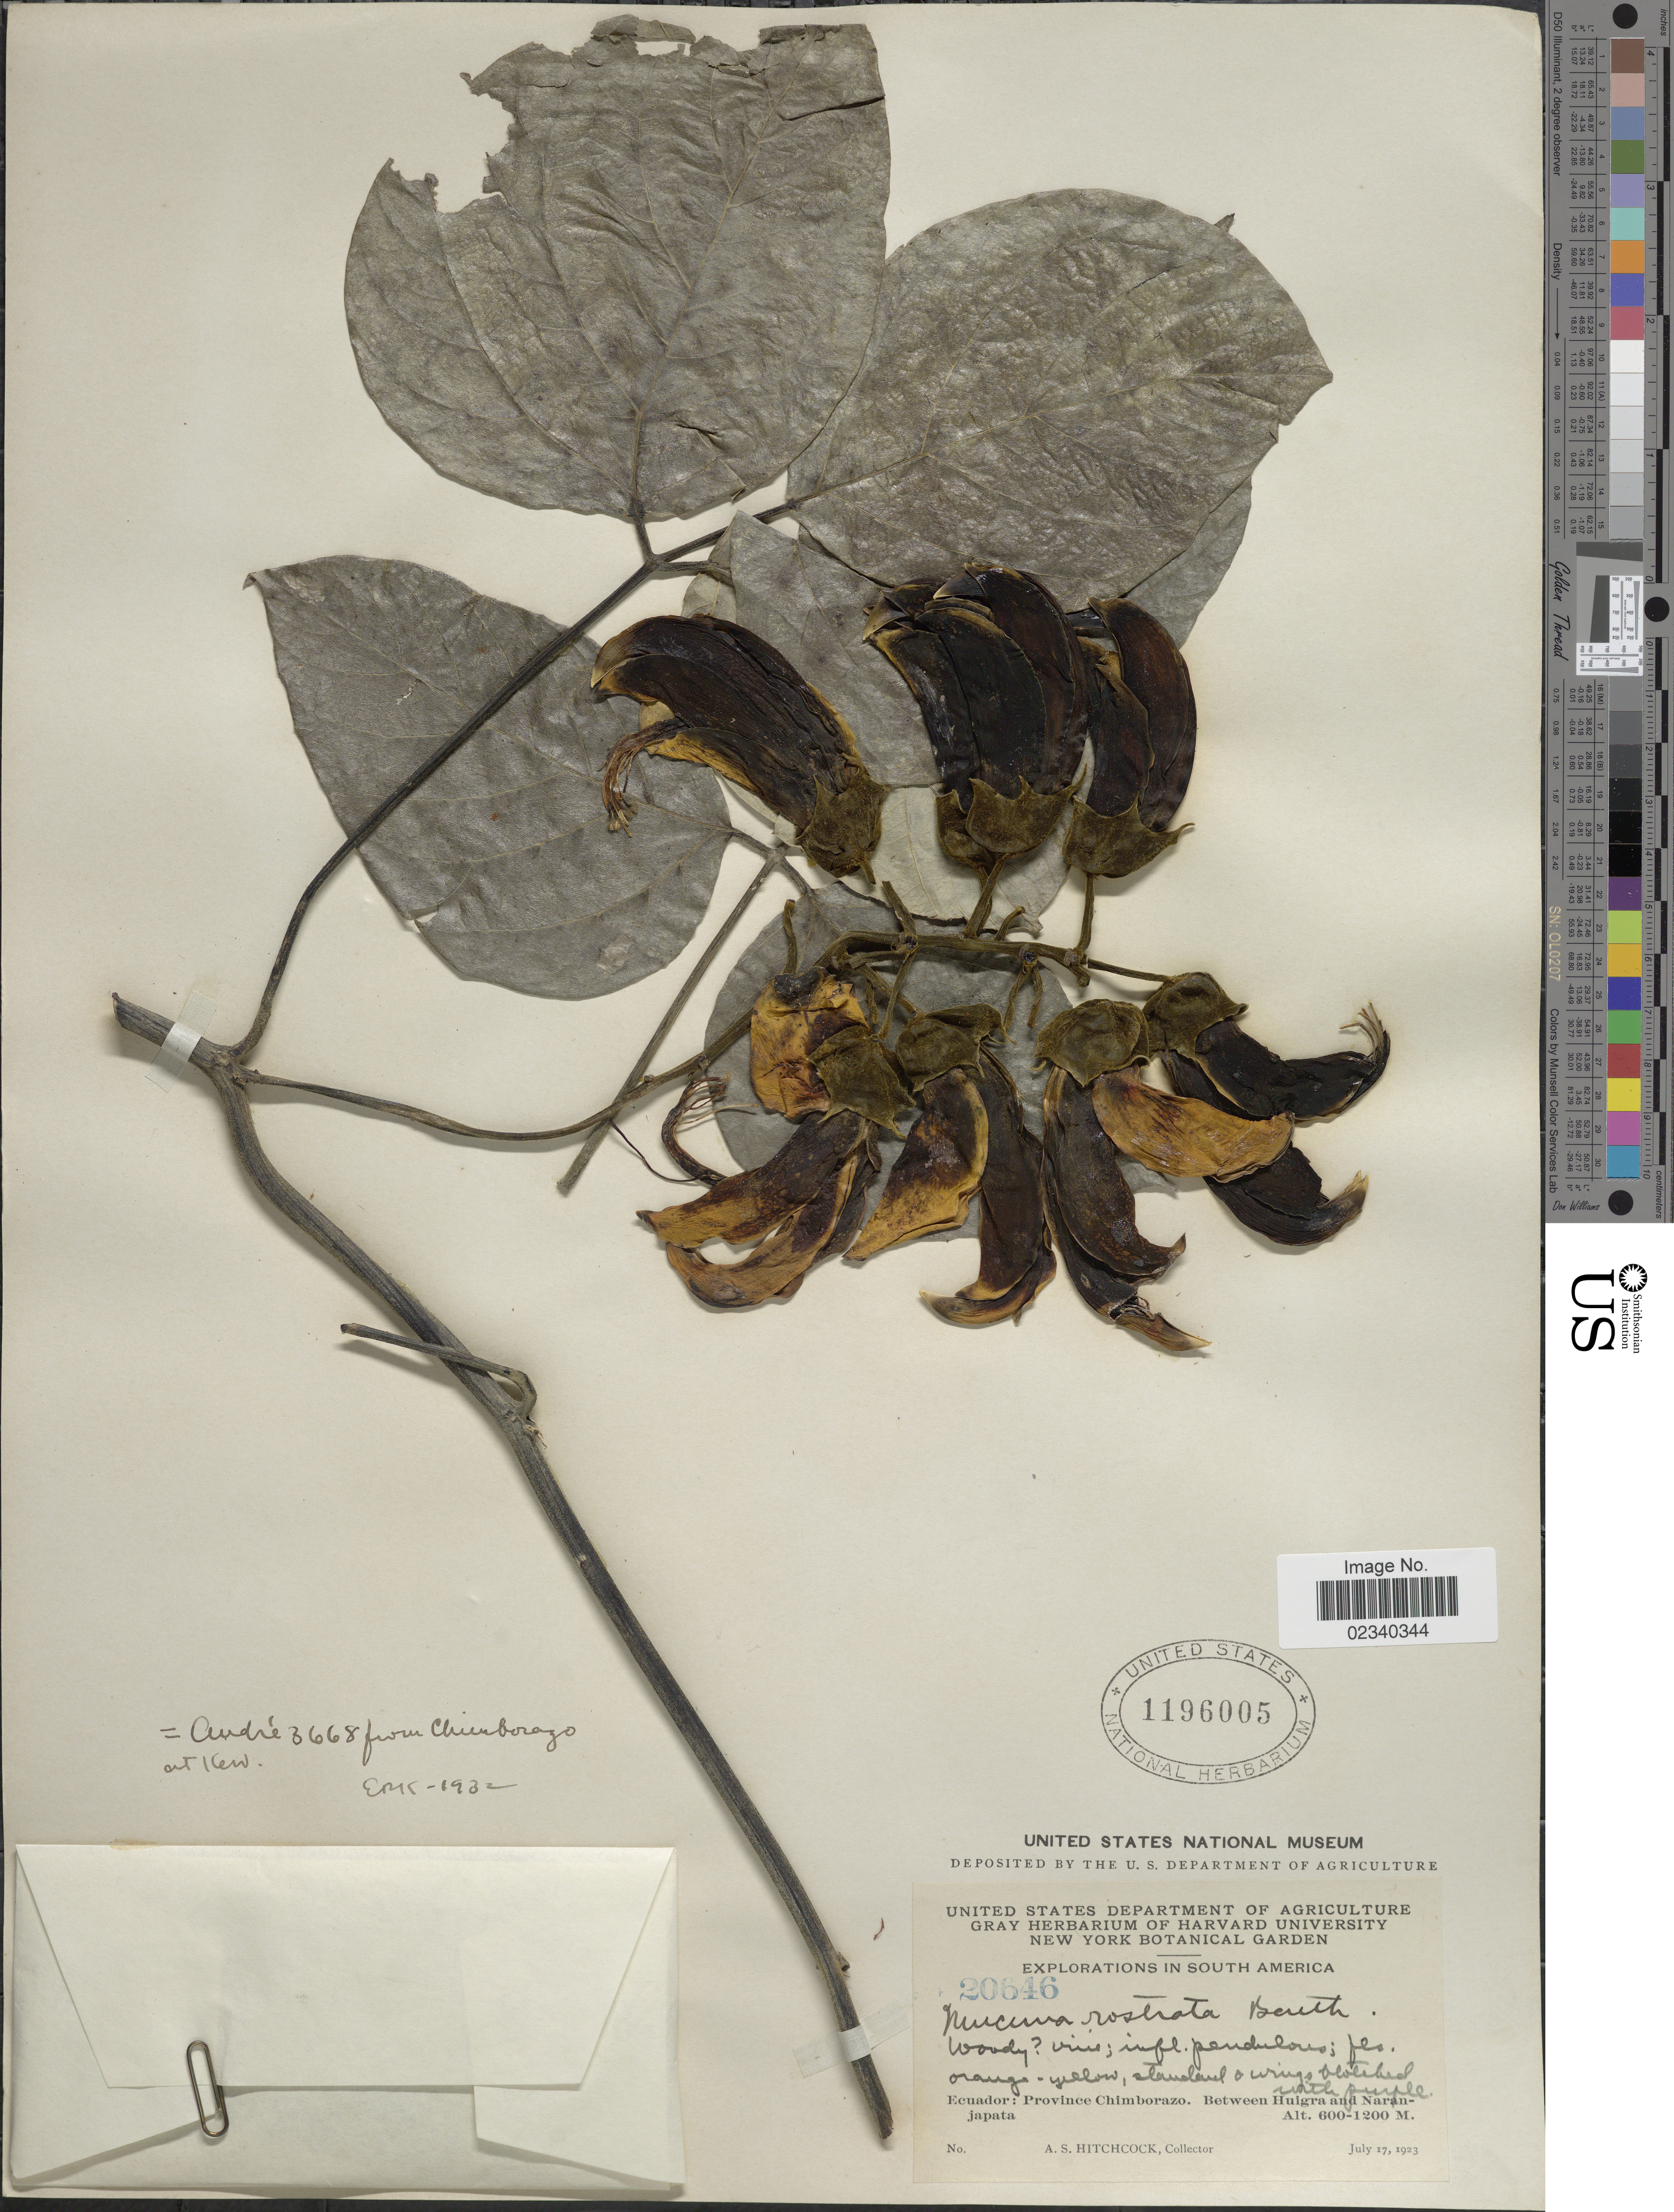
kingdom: Plantae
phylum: Tracheophyta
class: Magnoliopsida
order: Fabales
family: Fabaceae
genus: Mucuna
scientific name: Mucuna rostrata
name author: Benth.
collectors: A. S. Hitchcock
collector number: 20646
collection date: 1923-07-17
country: Ecuador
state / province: Chimborazo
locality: Province Chimborazo. Between Huigra and Naranjapata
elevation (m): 600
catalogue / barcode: US 1196005